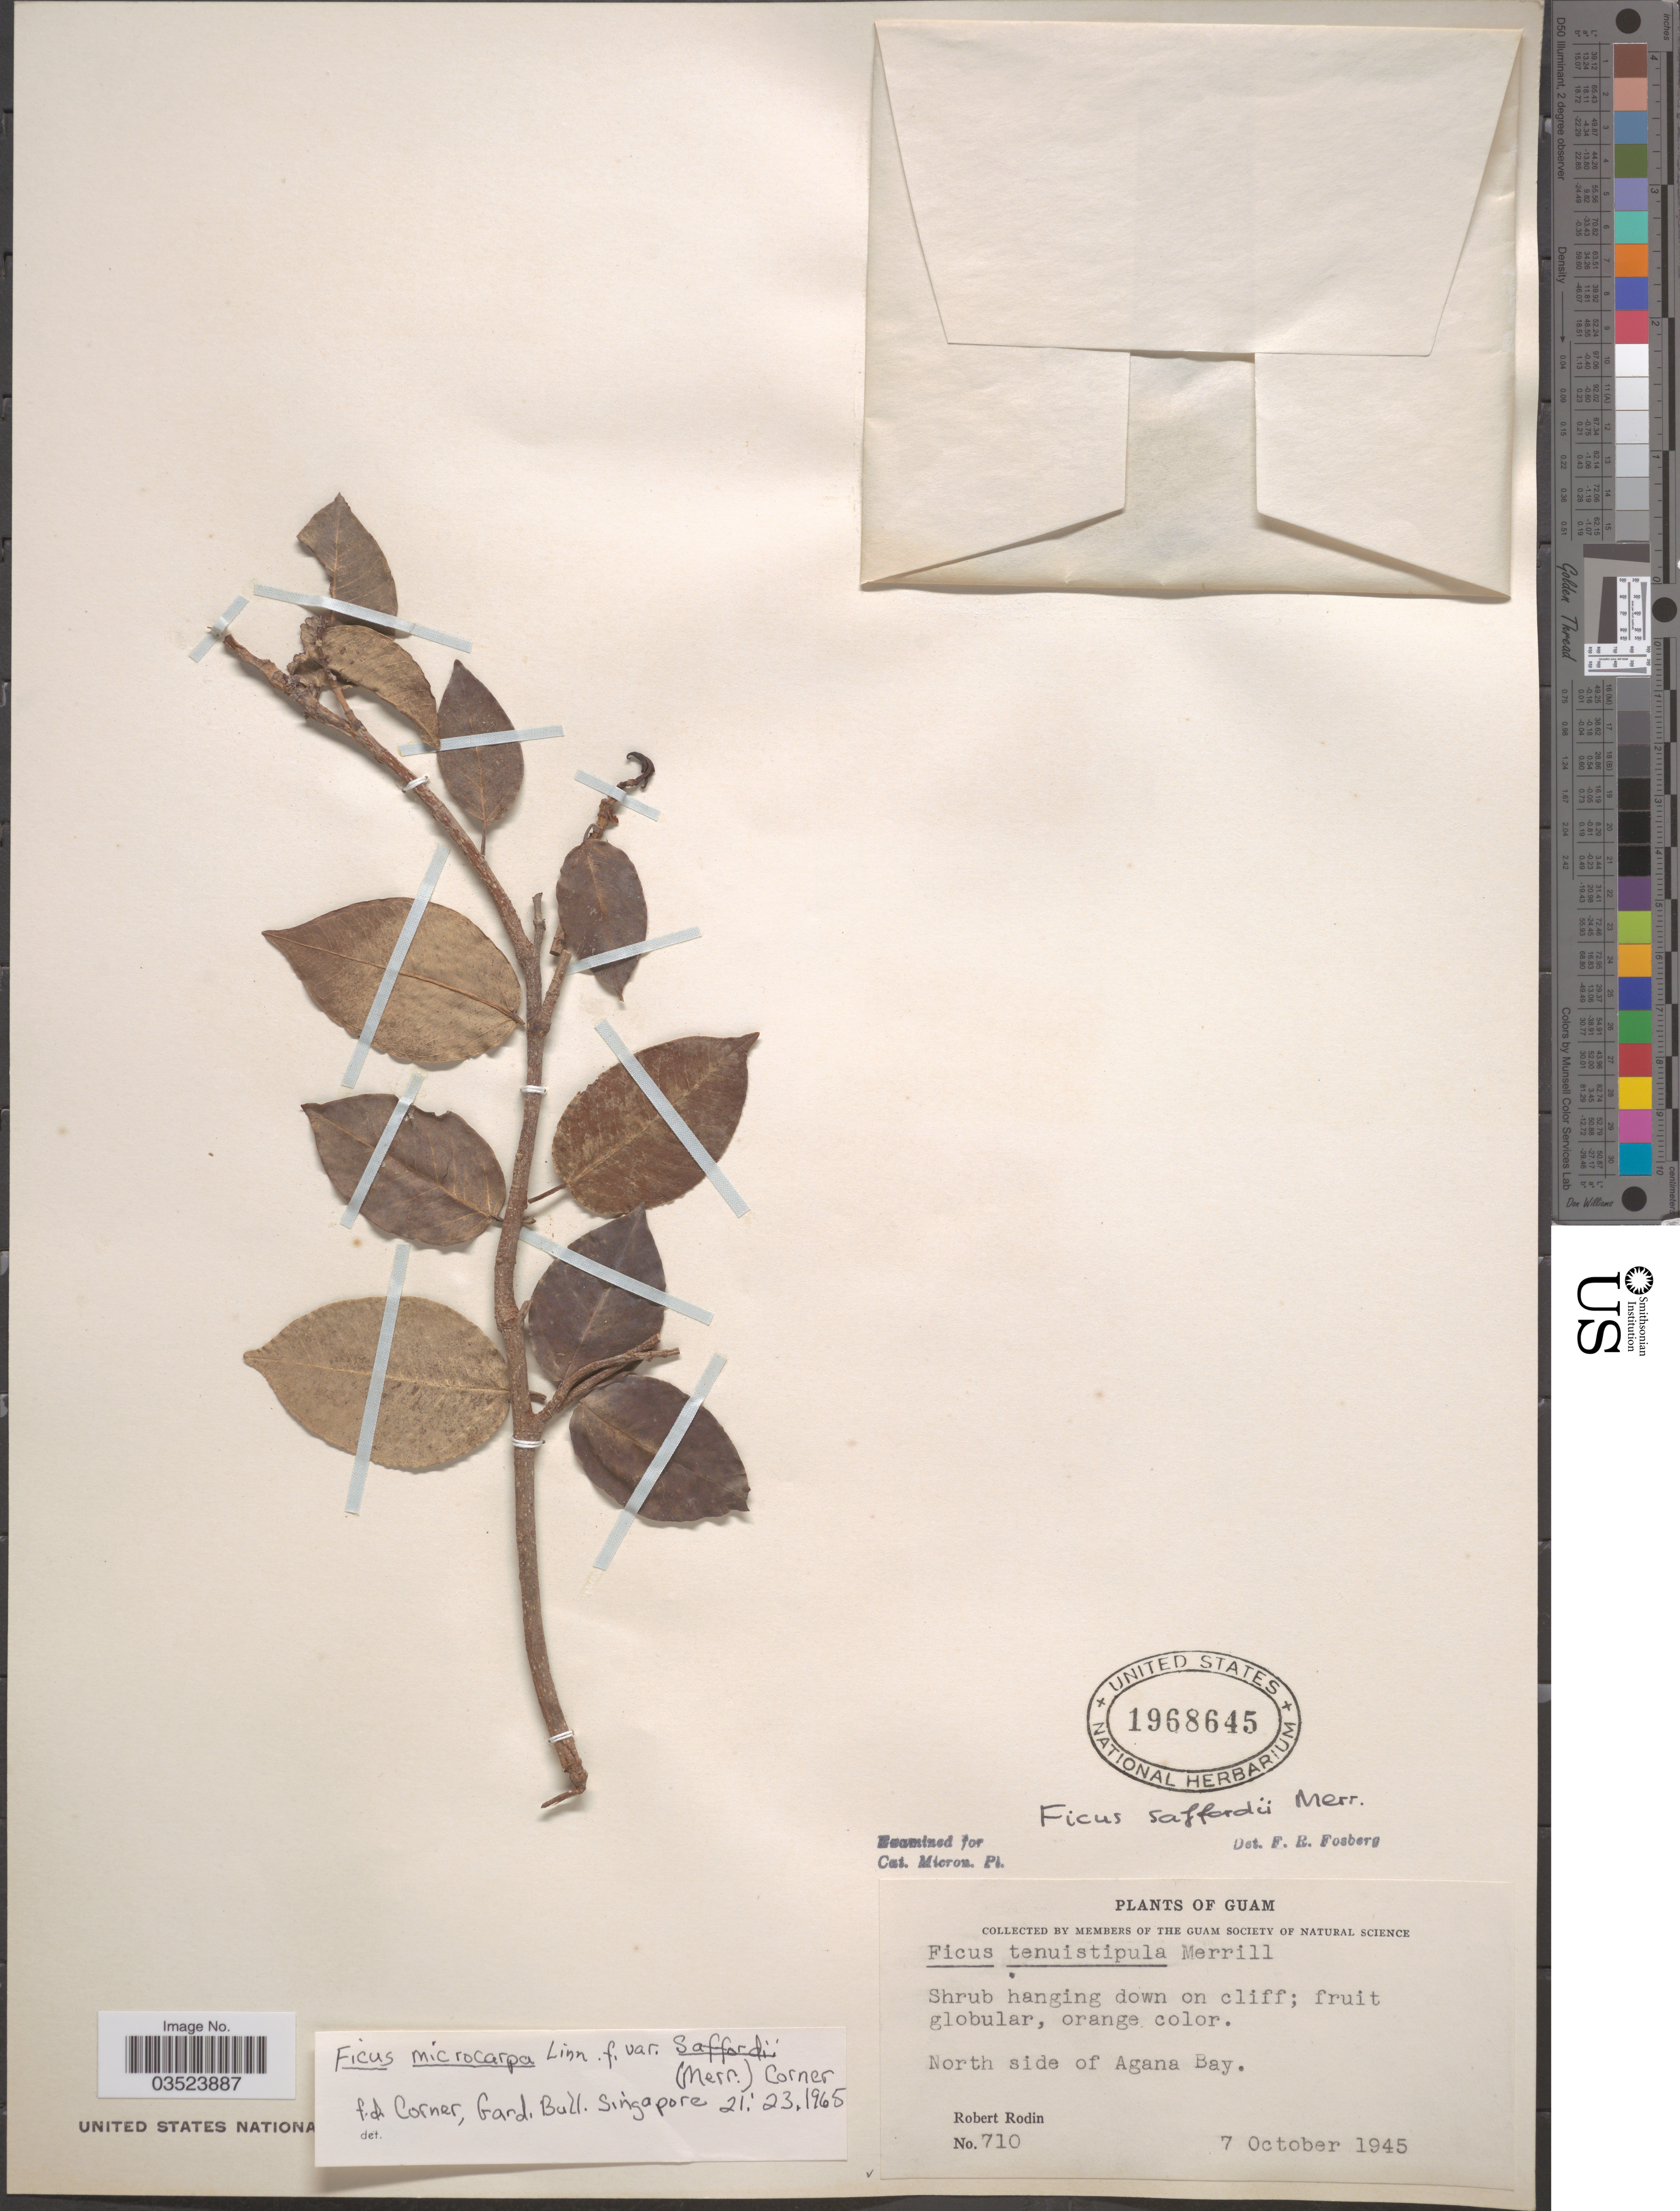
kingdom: Plantae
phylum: Tracheophyta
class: Magnoliopsida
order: Rosales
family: Moraceae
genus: Ficus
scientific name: Ficus microcarpa var. saffordii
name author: (Merr.) Corner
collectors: R. Rodin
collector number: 710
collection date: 1945-10-07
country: Guam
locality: North side of Agana Bay.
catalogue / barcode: US 1968645